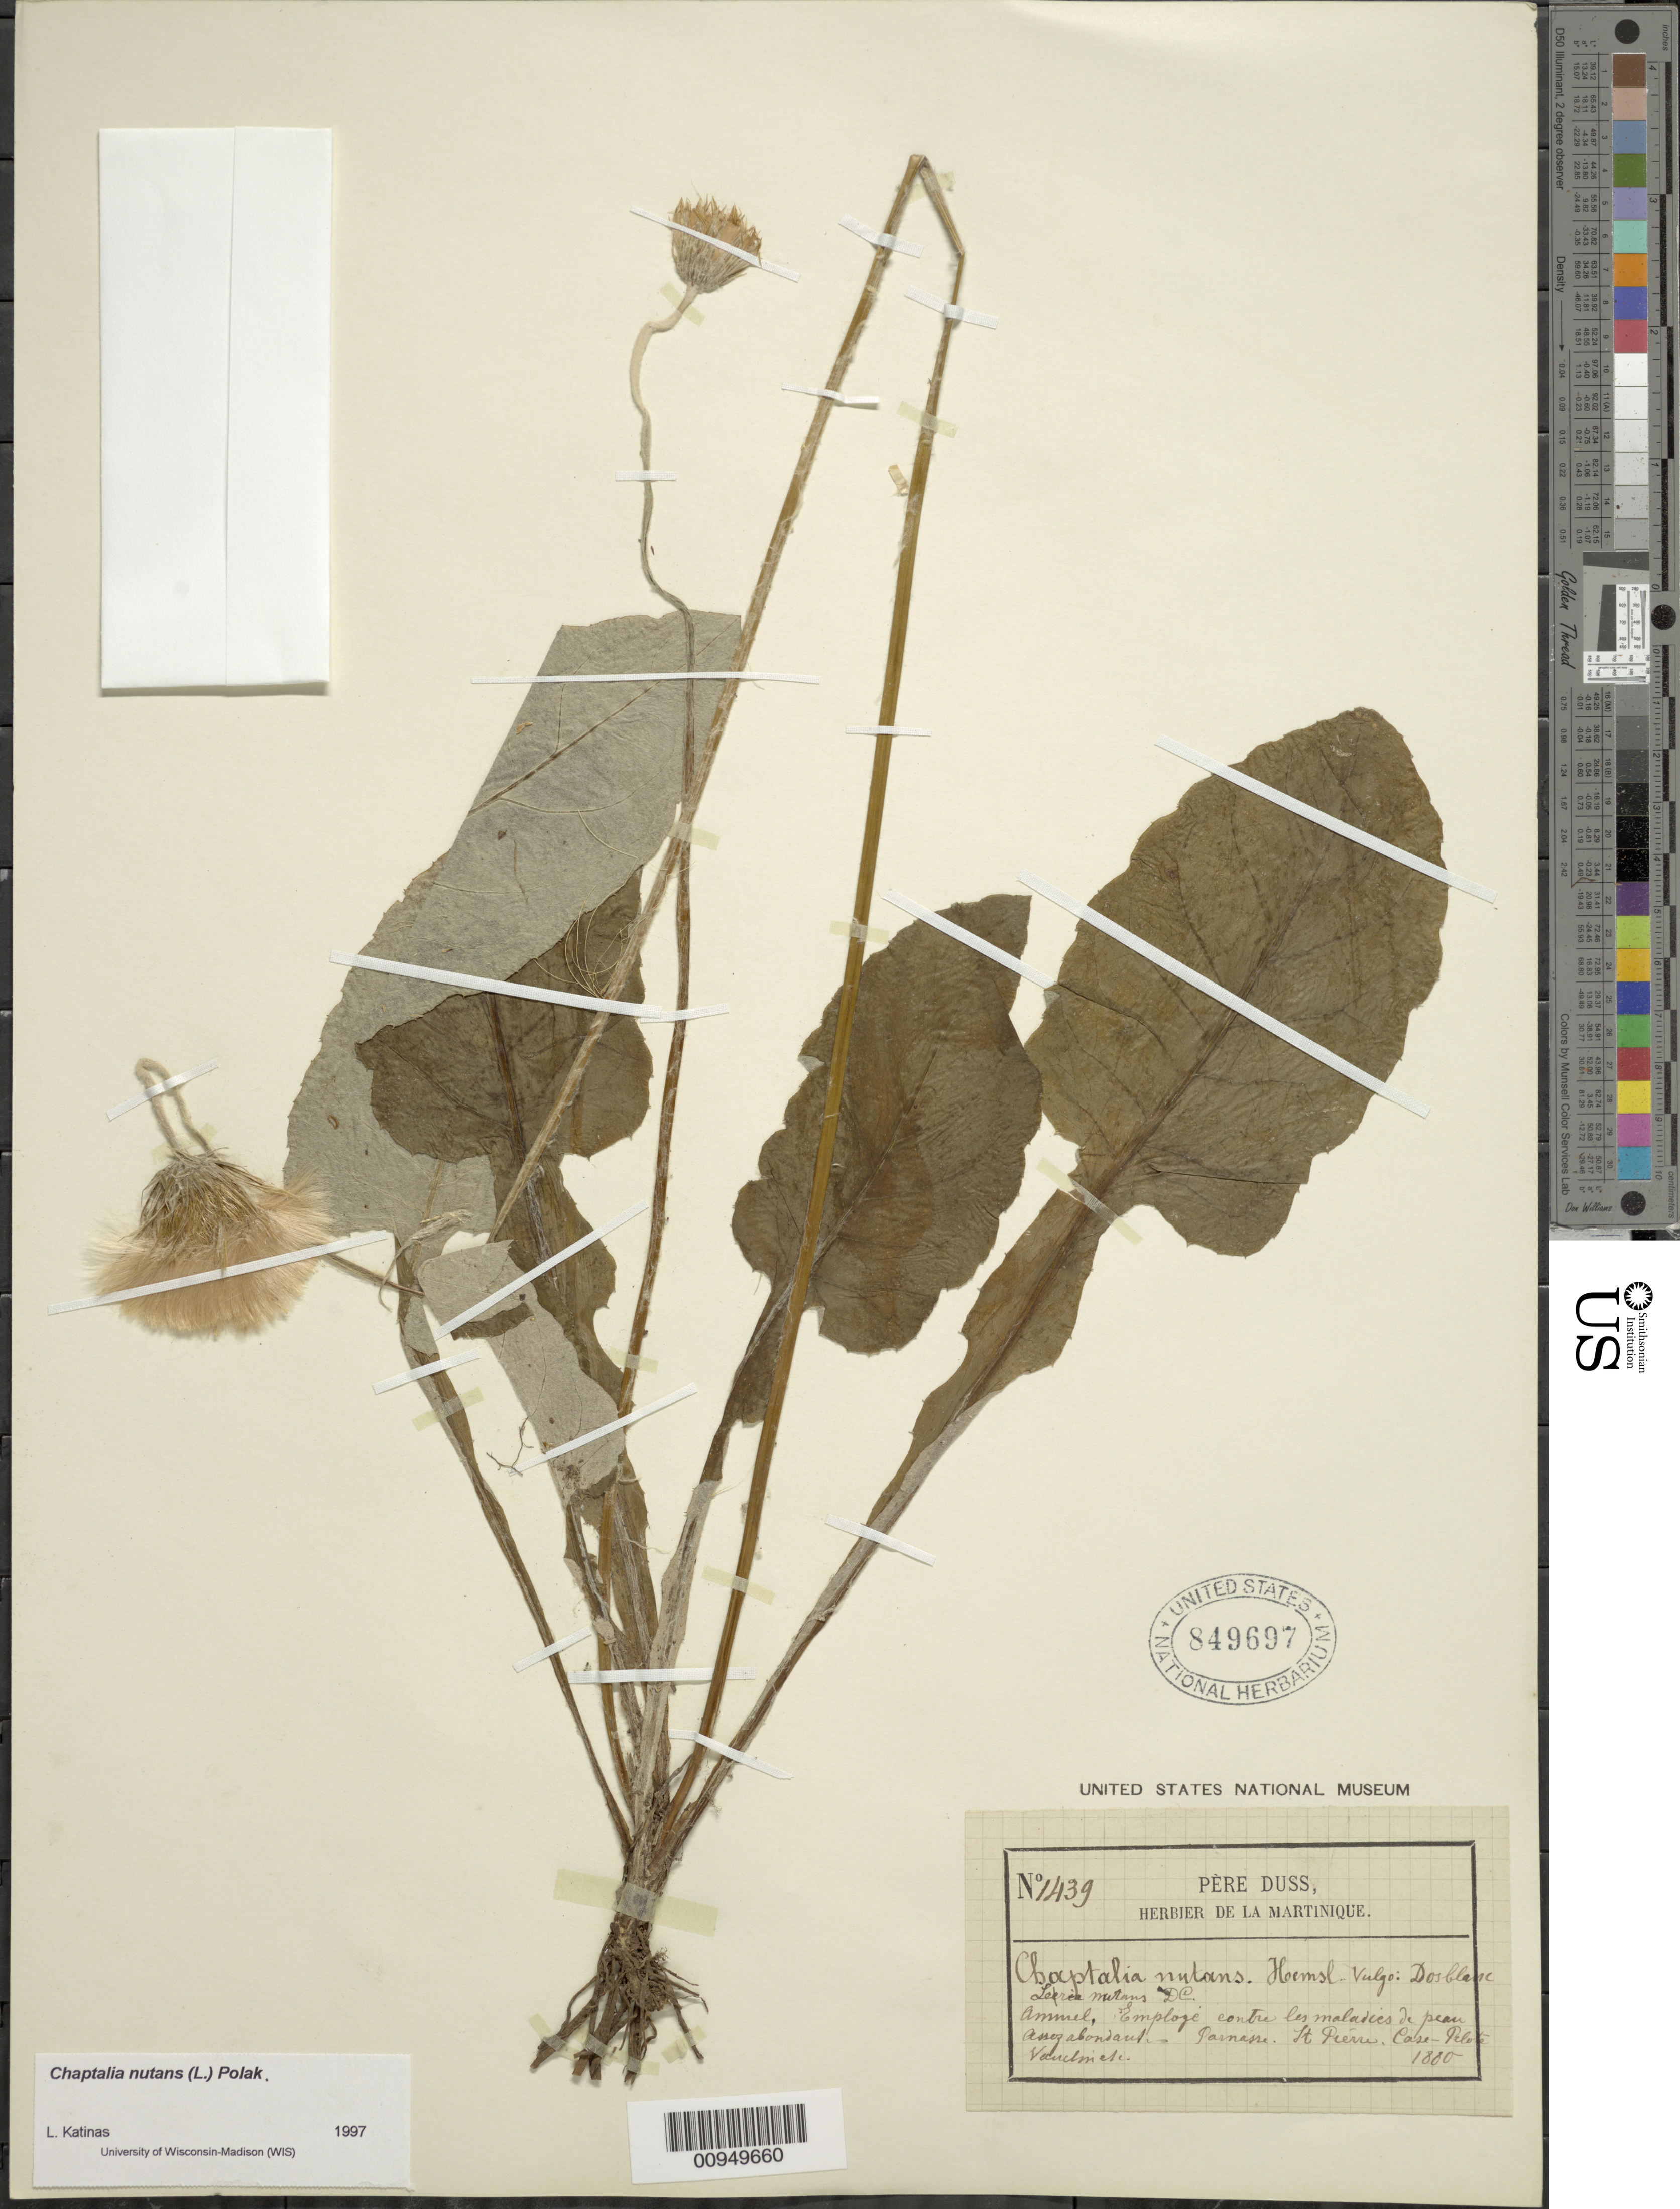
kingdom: Plantae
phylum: Tracheophyta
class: Magnoliopsida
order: Asterales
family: Asteraceae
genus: Chaptalia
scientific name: Chaptalia nutans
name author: (L.) Pol.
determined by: Katinas, L.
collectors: Père Duss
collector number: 1439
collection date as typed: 1880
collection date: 1880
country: Martinique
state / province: Saint-Pierre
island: Martinique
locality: Parnesse , St. Pierre, Case Peliote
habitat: "emplage contre les maladlec de peau"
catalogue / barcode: US 849697